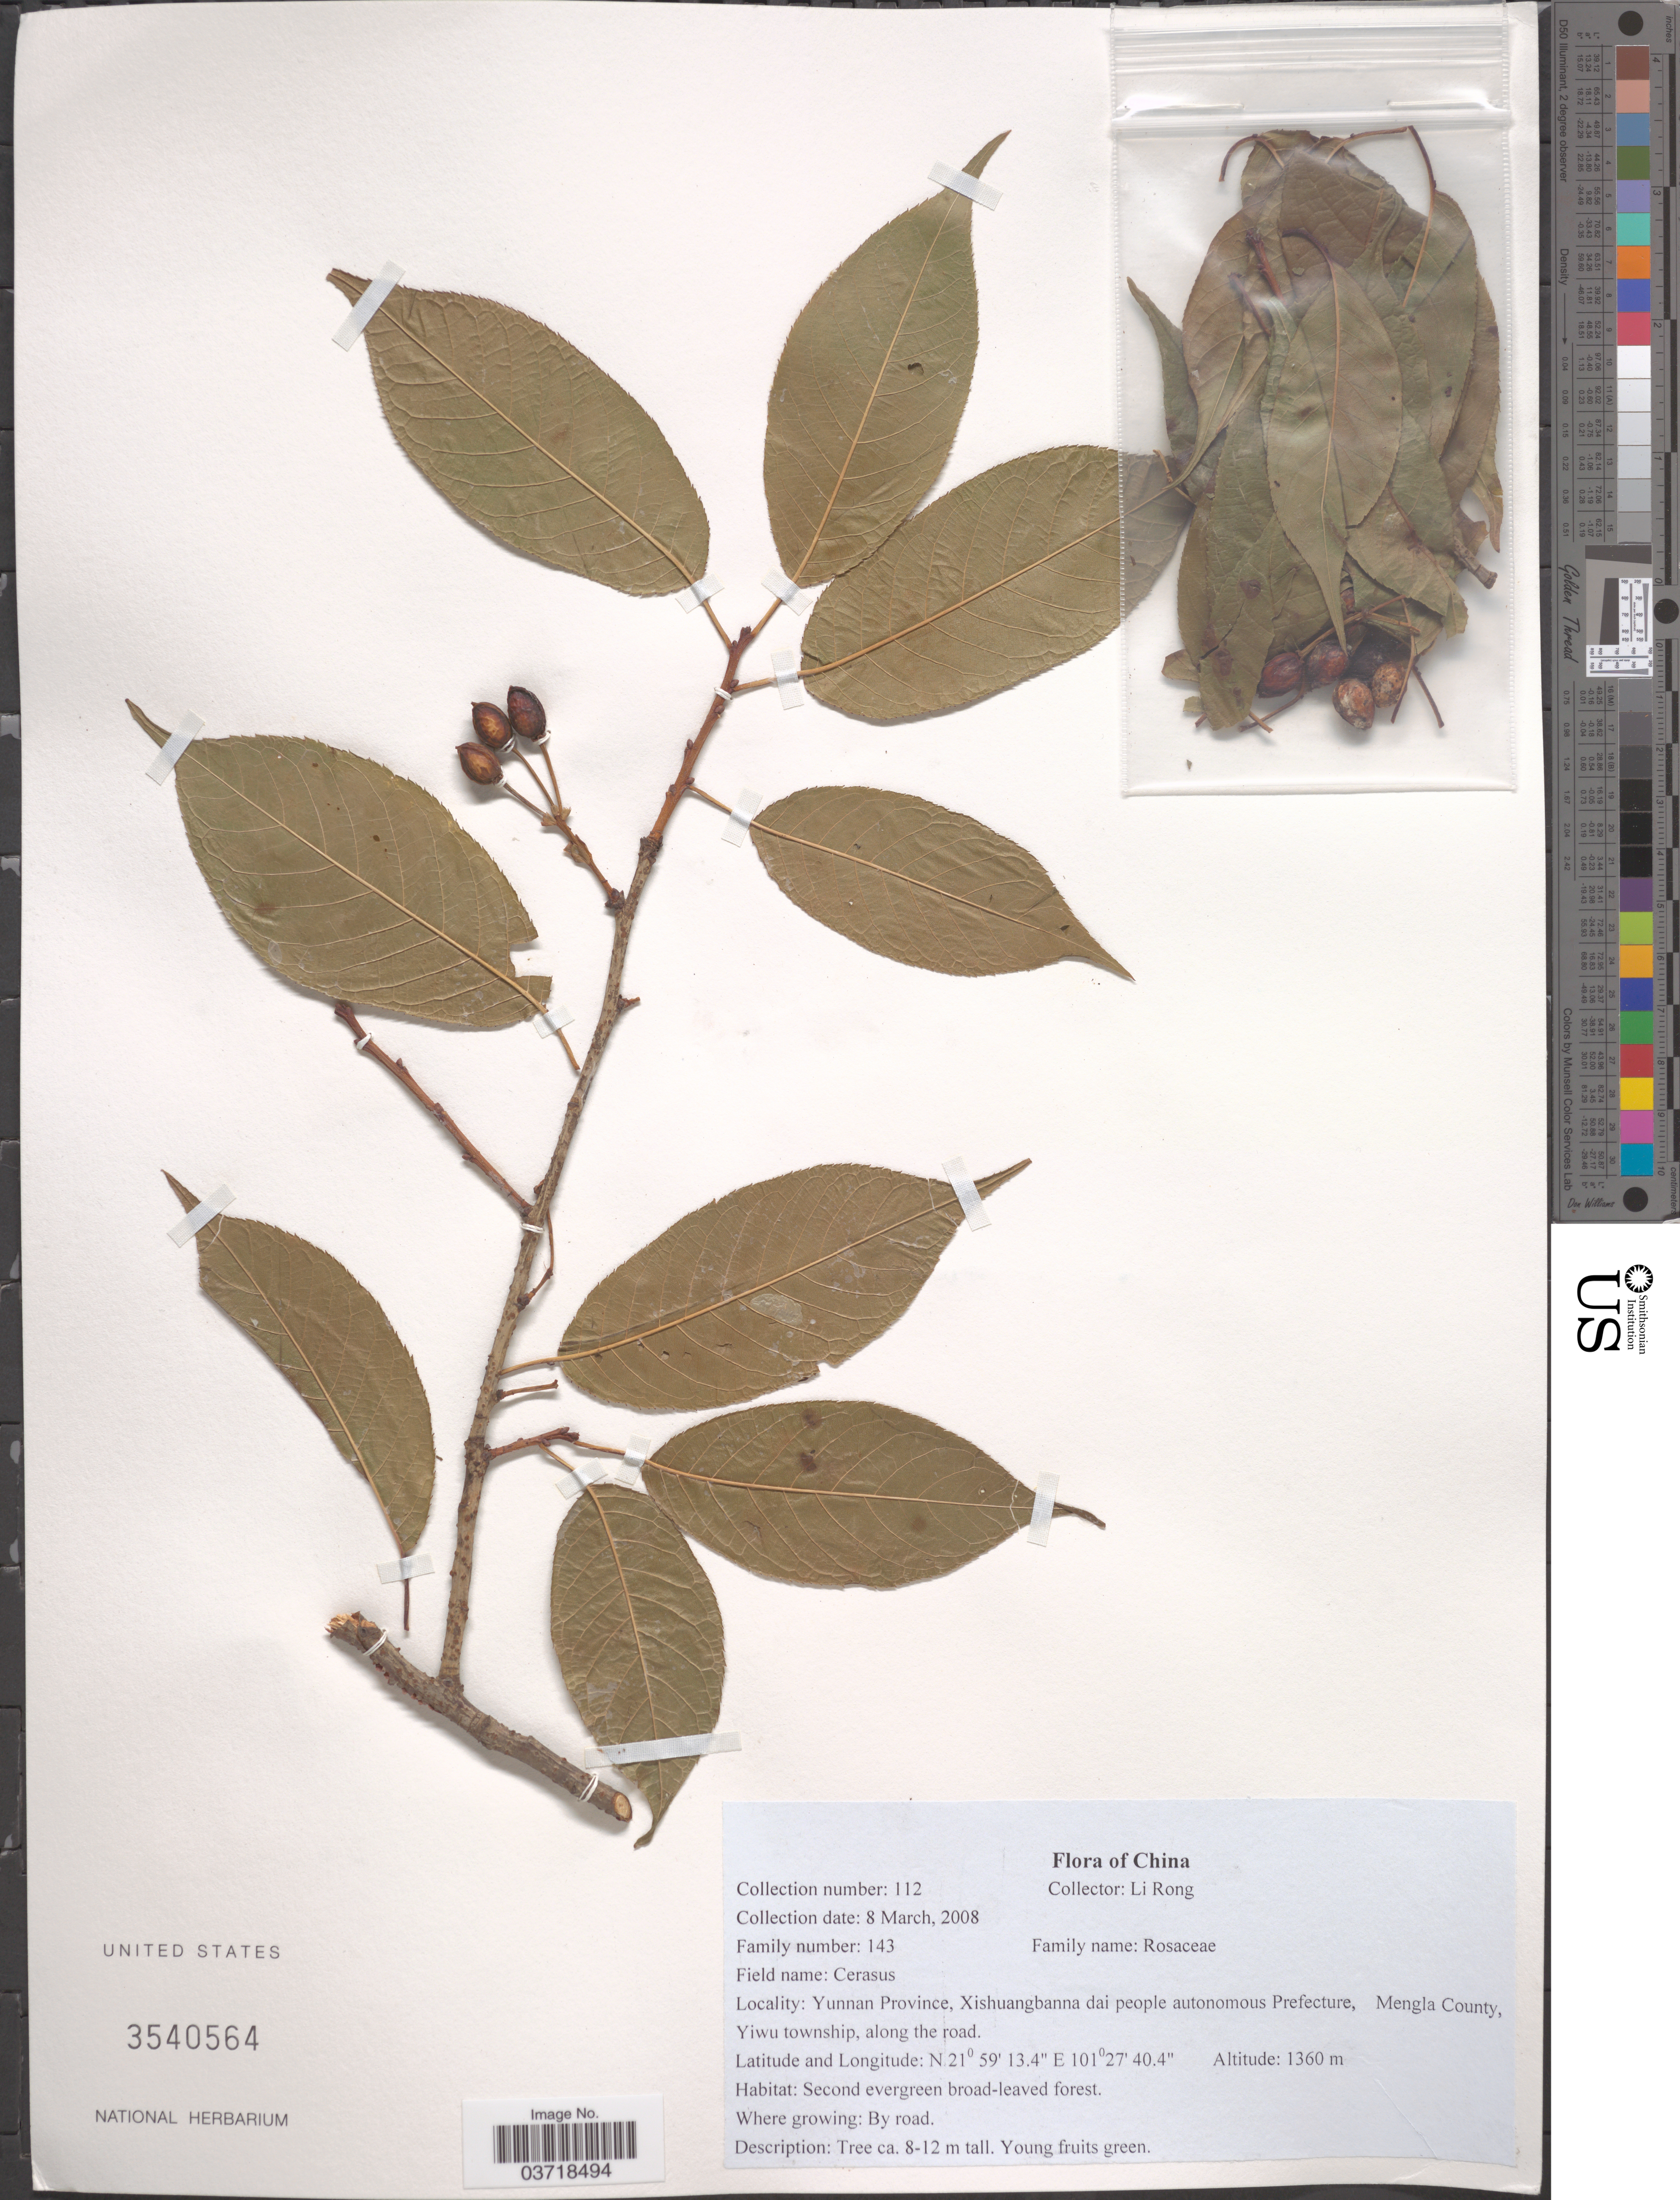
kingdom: Plantae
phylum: Tracheophyta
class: Magnoliopsida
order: Rosales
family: Rosaceae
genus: Prunus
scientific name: Prunus sp.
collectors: R. Li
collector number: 112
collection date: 2008-03-08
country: China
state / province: Yunnan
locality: Xishuangbanna dai people autonomous Prefecture, Mengla County, Yiwu township, along the road.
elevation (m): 1360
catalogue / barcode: US 3540564